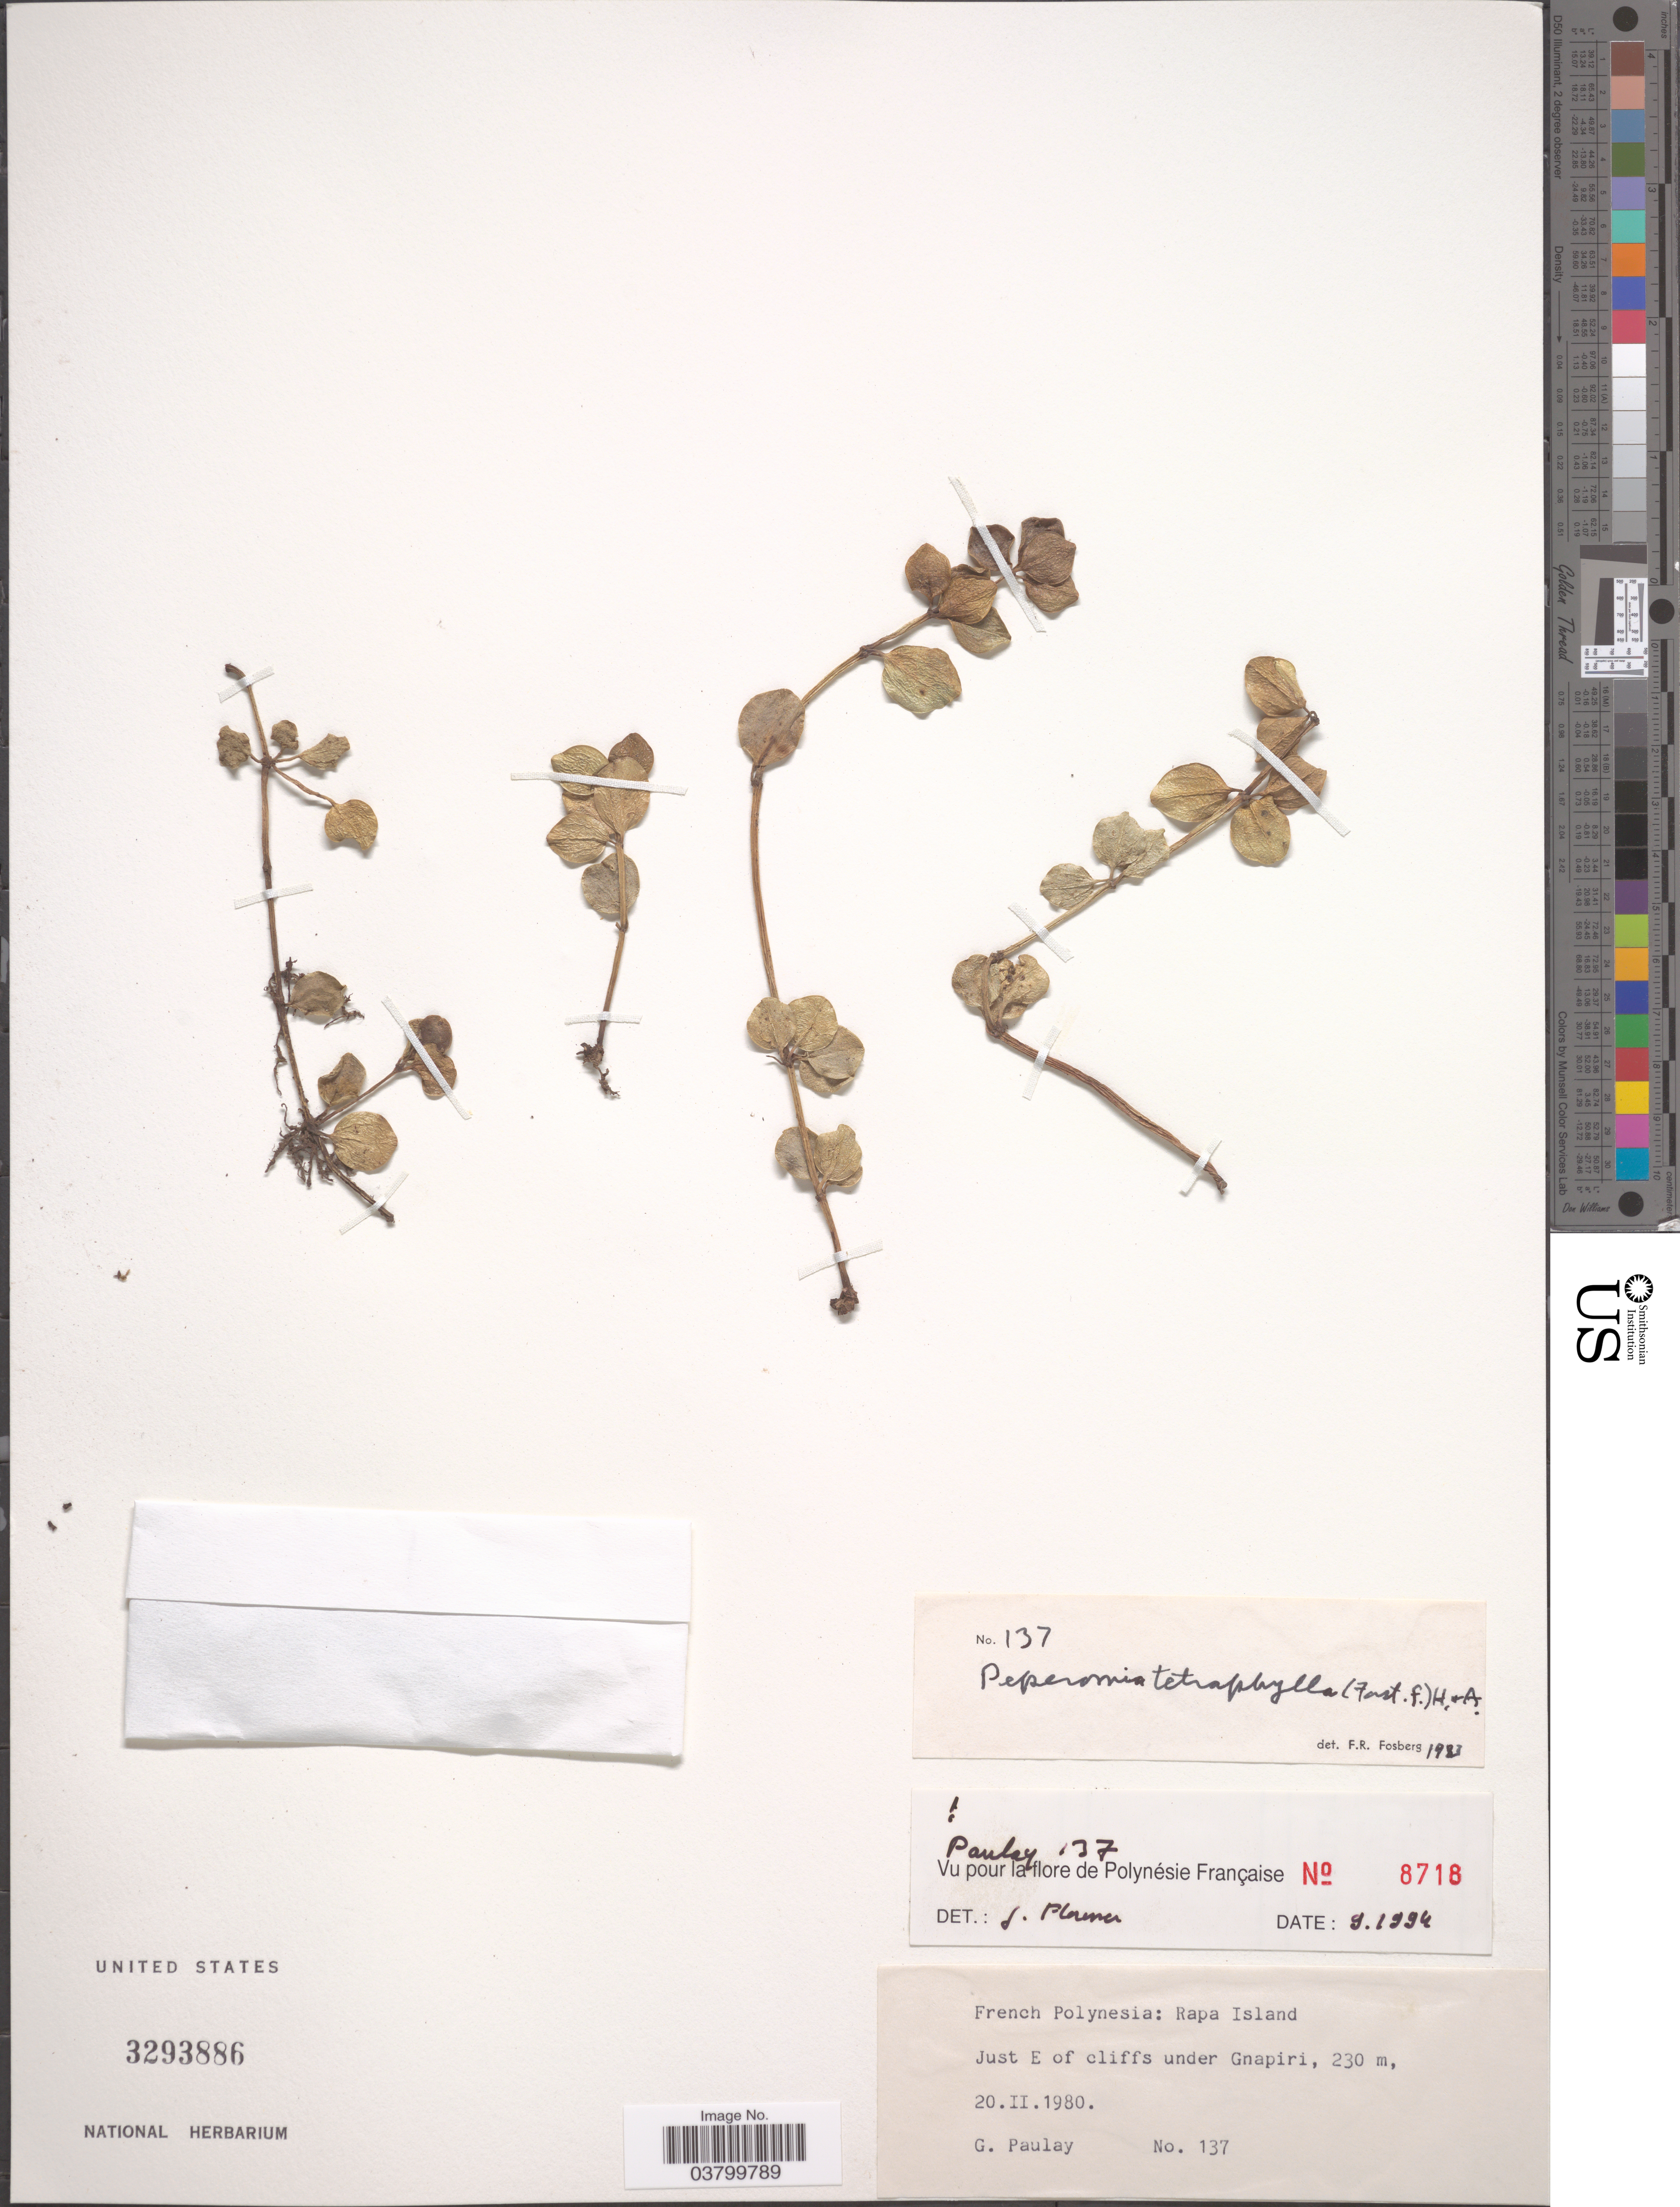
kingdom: Plantae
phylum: Tracheophyta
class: Magnoliopsida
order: Piperales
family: Piperaceae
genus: Peperomia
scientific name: Peperomia tetraphylla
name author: (G. Forst.) Hook. & Arn.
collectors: G. Paulay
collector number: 137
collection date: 1980-02-20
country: French Polynesia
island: Rapa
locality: Rapa Island. Just E of cliffs under Gnapiri.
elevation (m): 230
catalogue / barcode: US 3293886